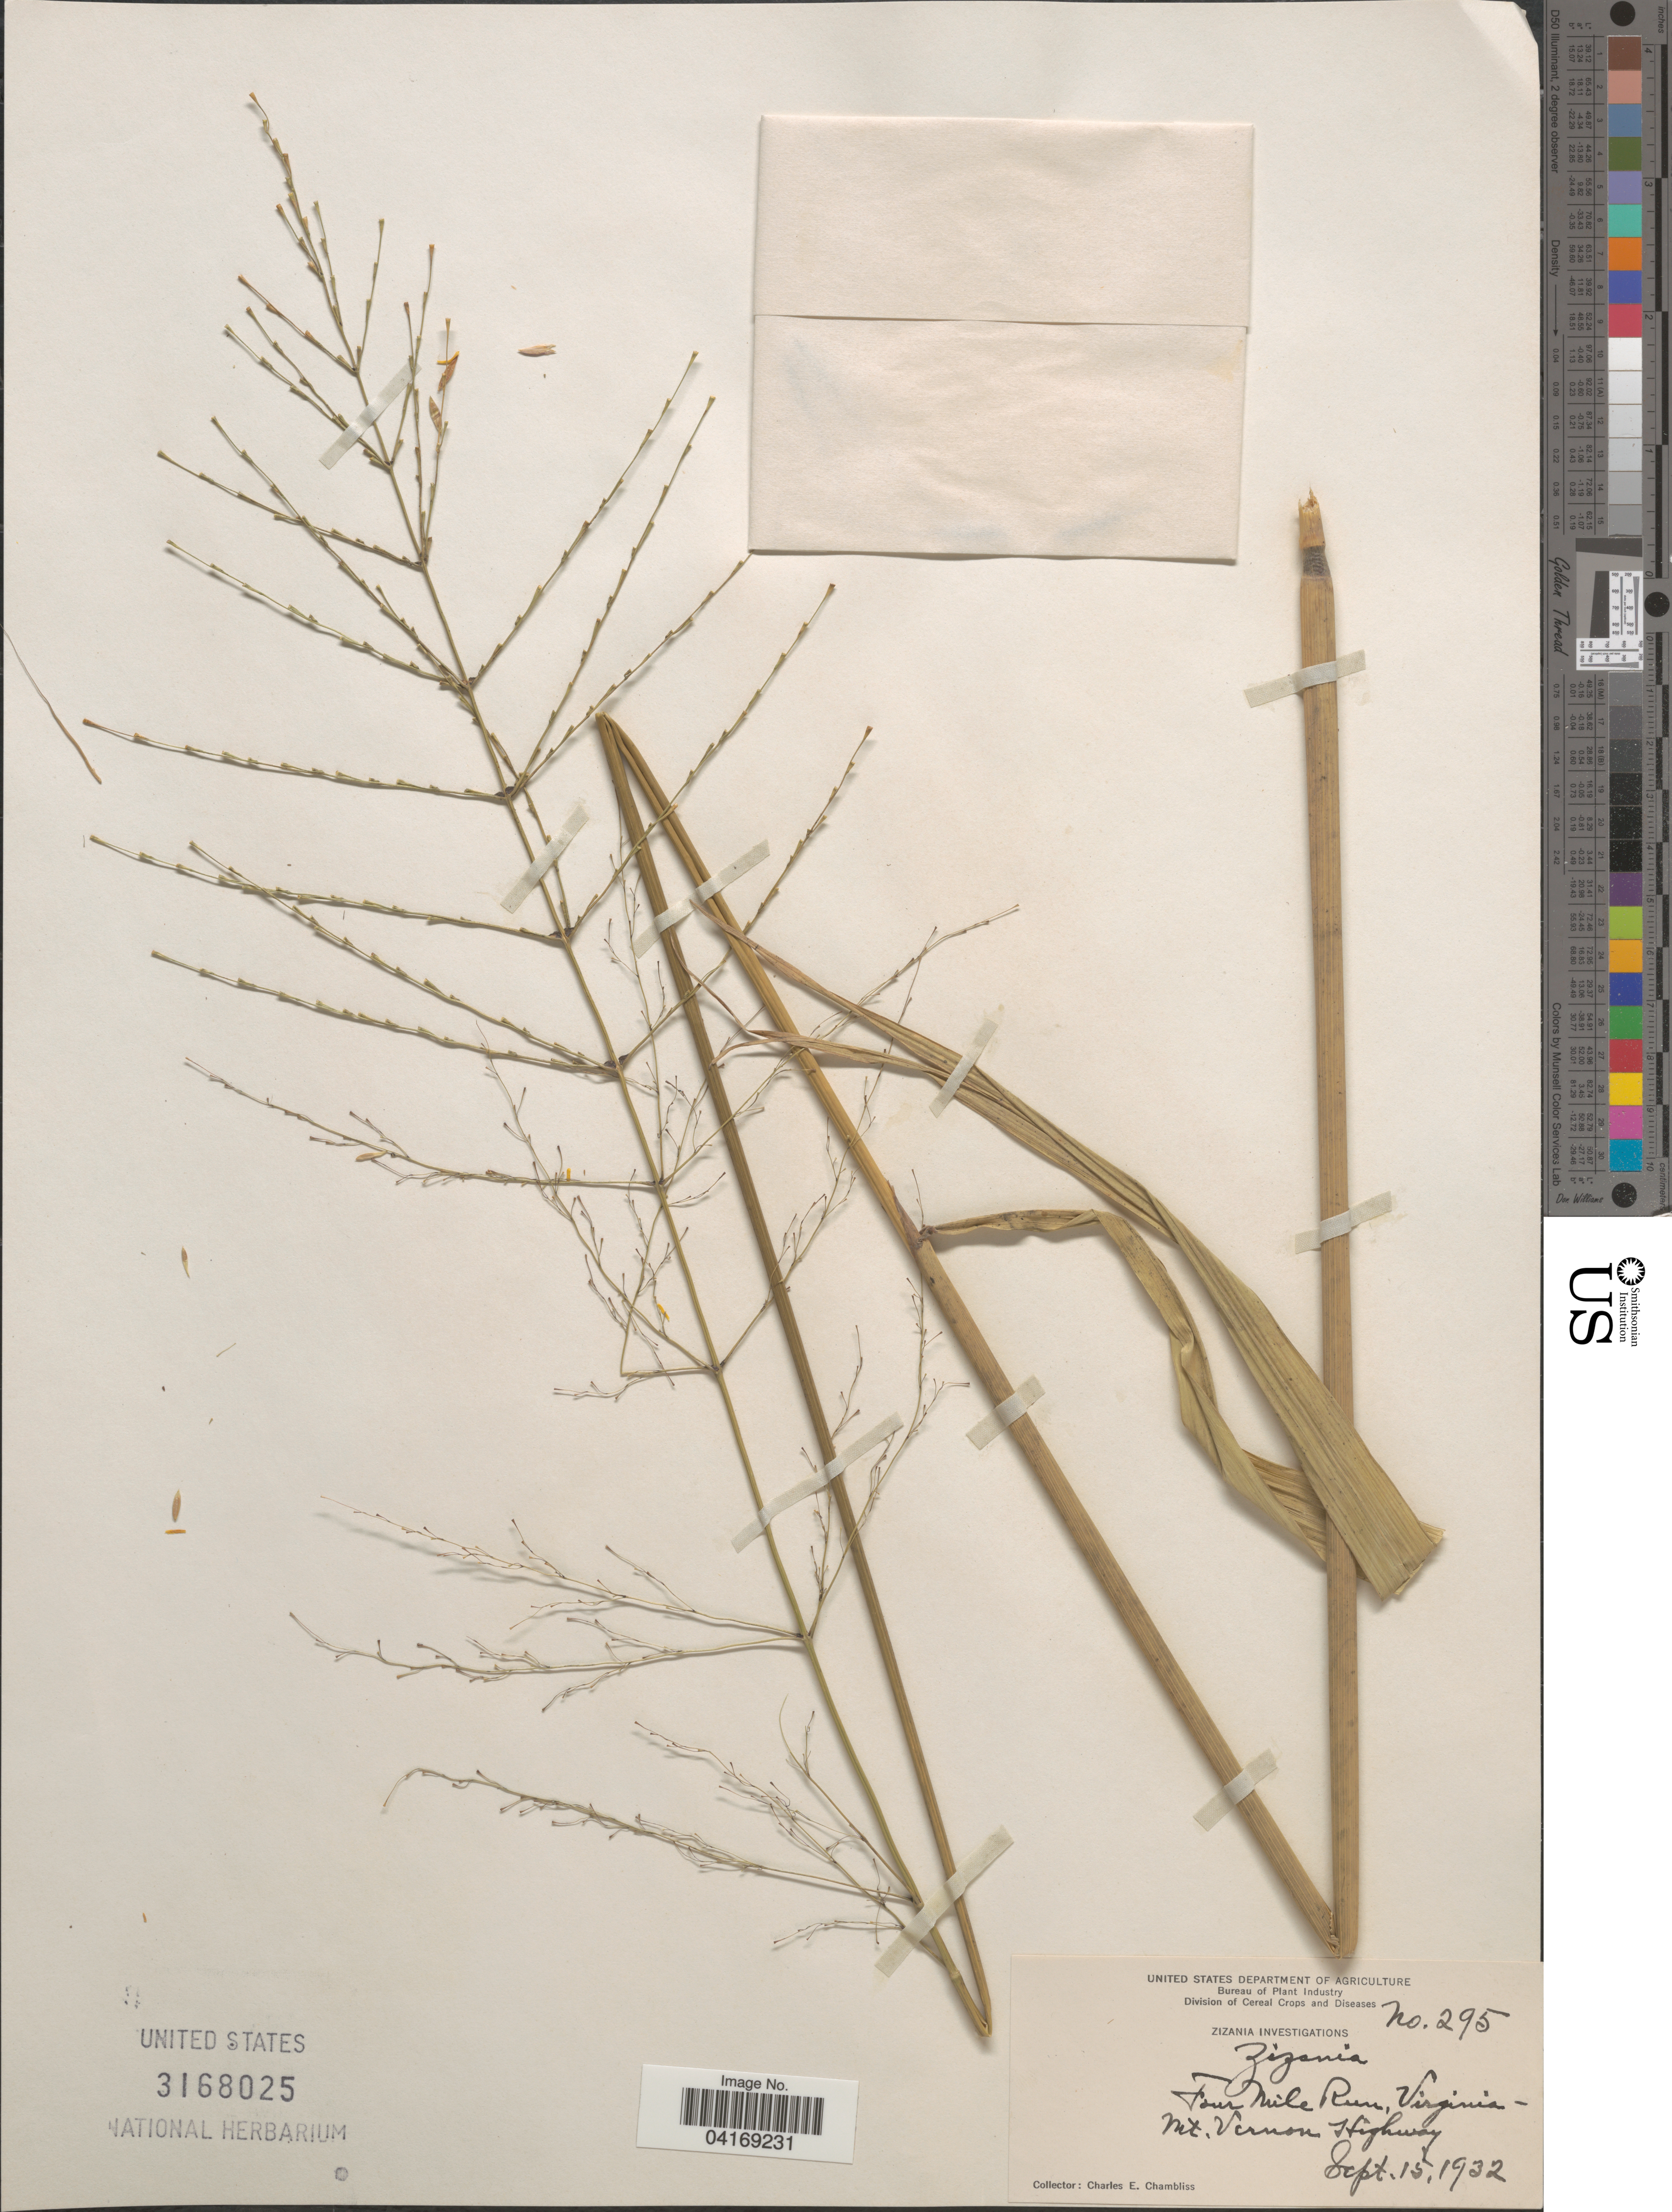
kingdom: Plantae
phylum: Tracheophyta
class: Liliopsida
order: Poales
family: Poaceae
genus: Zizania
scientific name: Zizania sp.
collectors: C. Chambliss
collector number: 295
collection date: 1932-09-15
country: United States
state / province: Virginia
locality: Four Mile Run, Mt. Vernon Highway.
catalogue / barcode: US 3168025